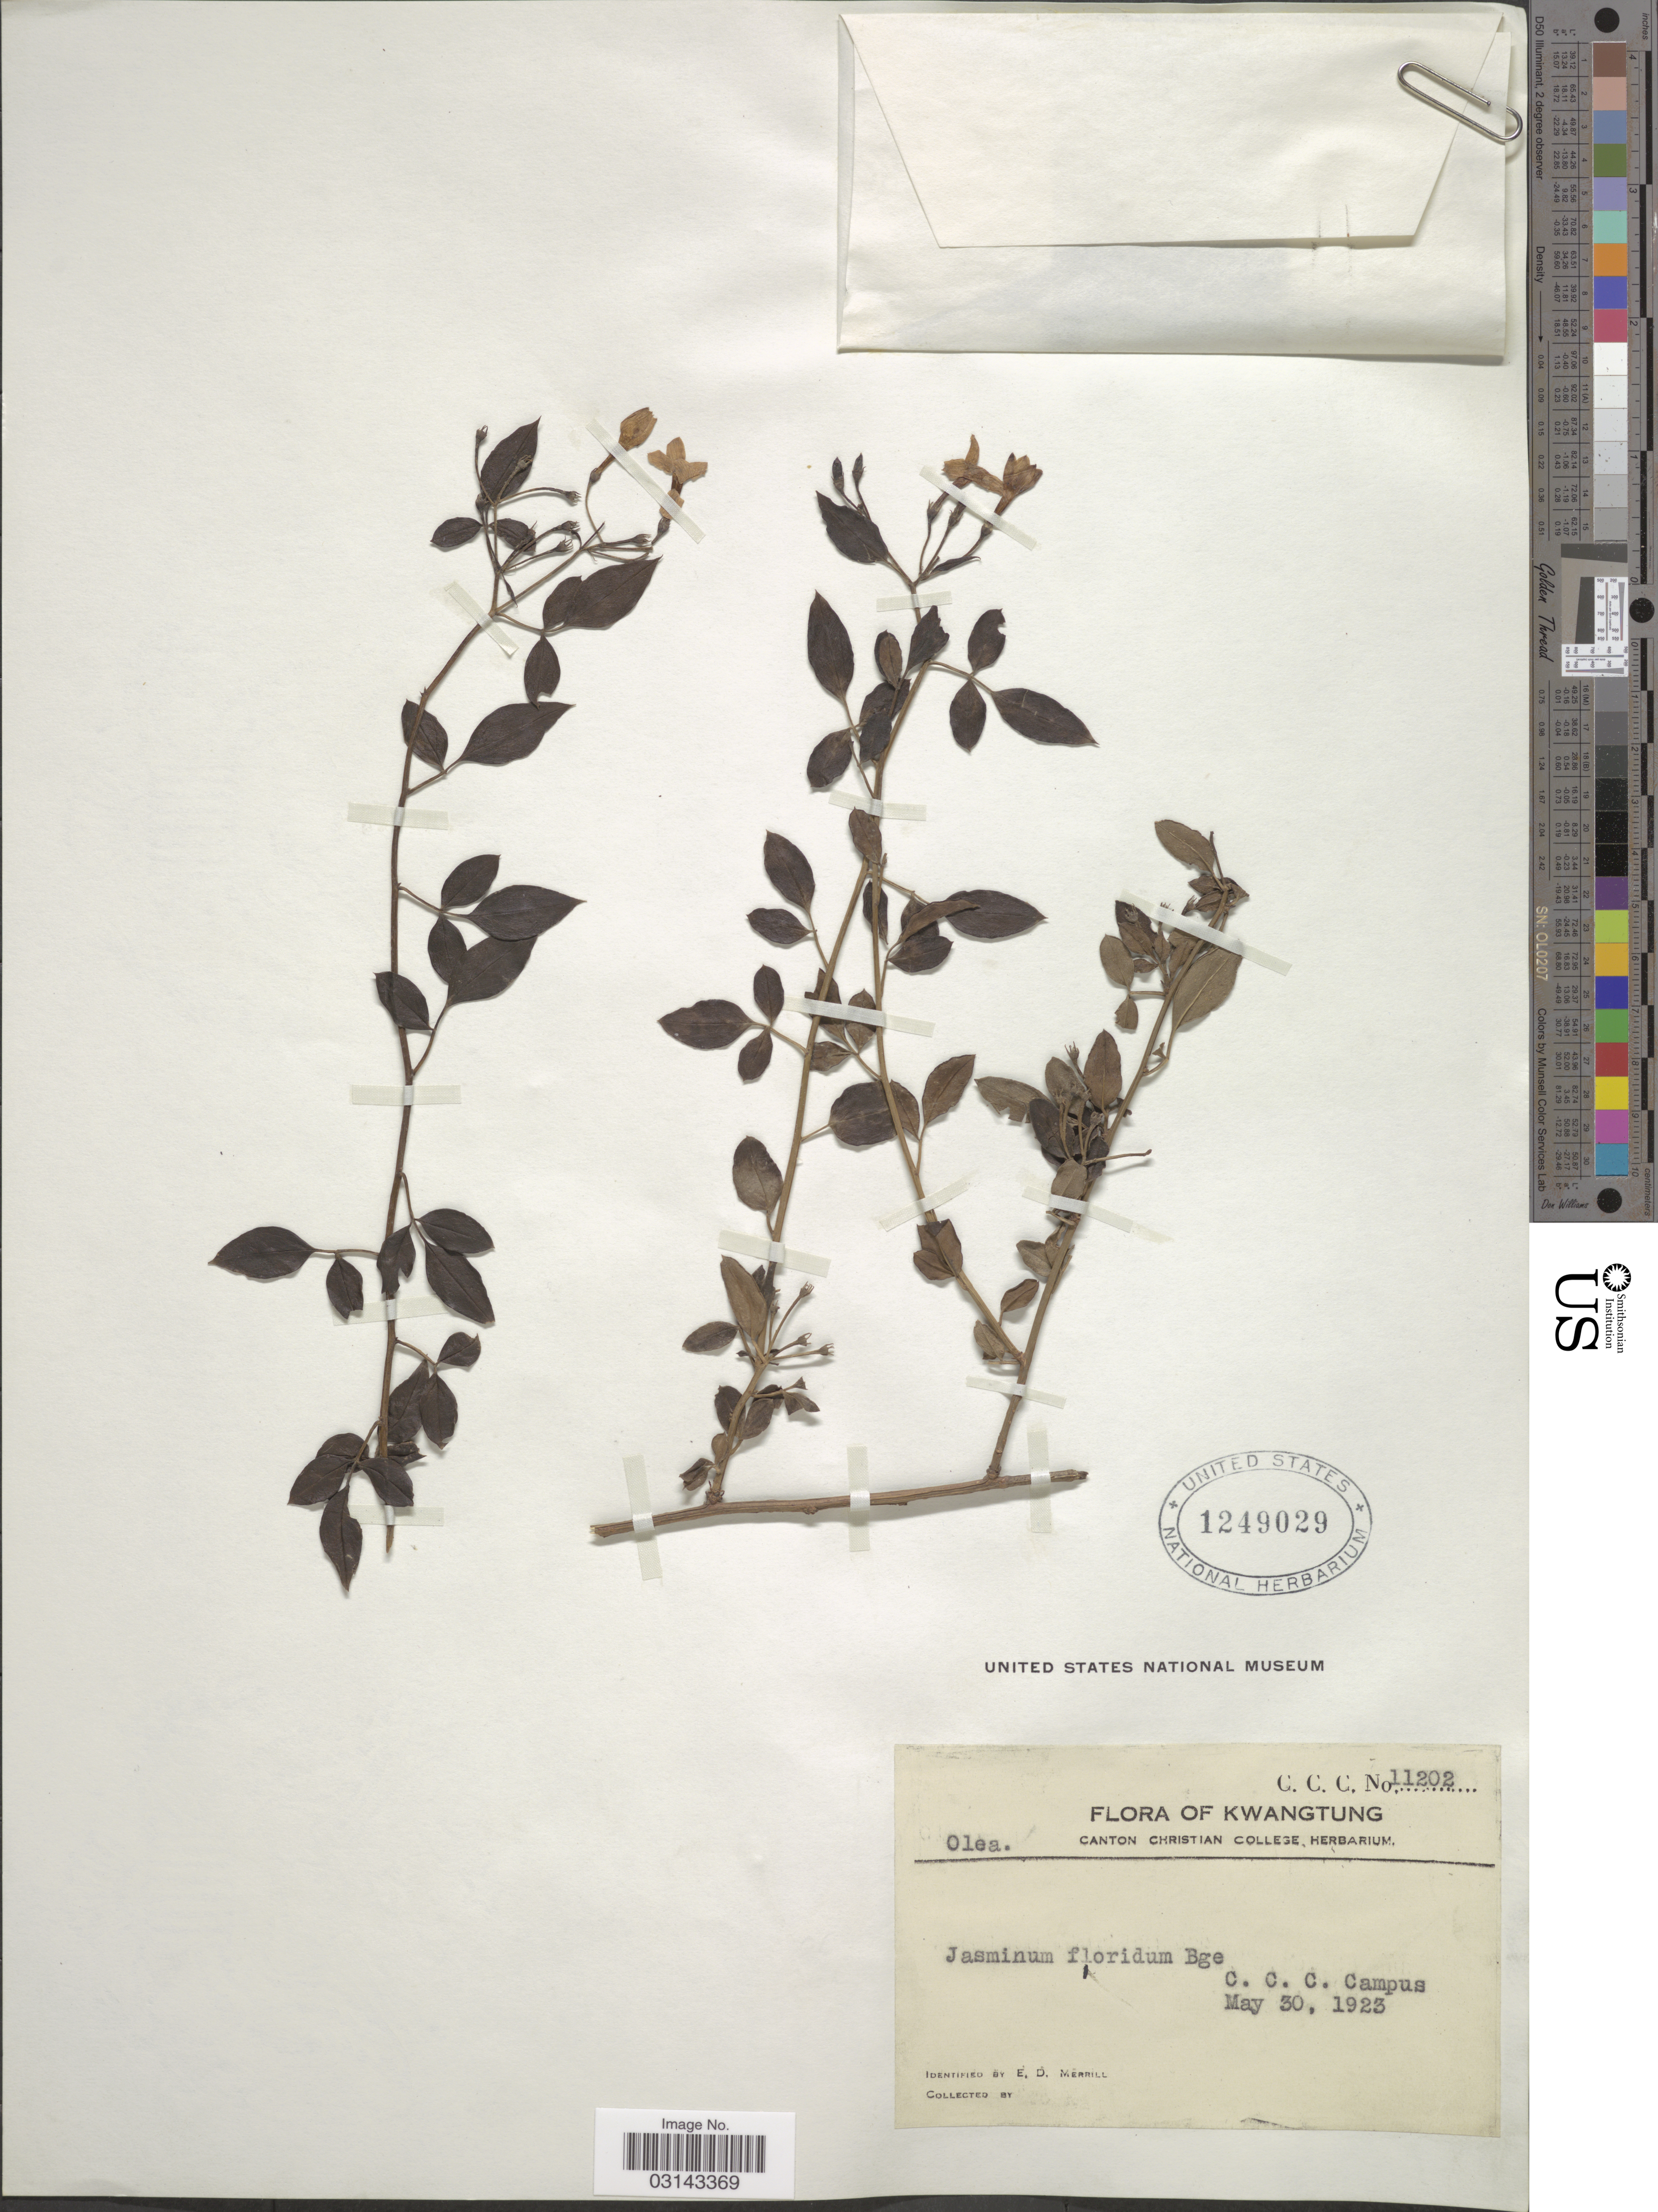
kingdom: Plantae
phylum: Tracheophyta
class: Magnoliopsida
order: Lamiales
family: Oleaceae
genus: Jasminum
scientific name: Jasminum floridum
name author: Bunge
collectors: E. D. Merrill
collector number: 11202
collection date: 1923-05-30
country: China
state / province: Guangdong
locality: Kwangtung. C. C. C. Campus.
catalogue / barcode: US 1249029